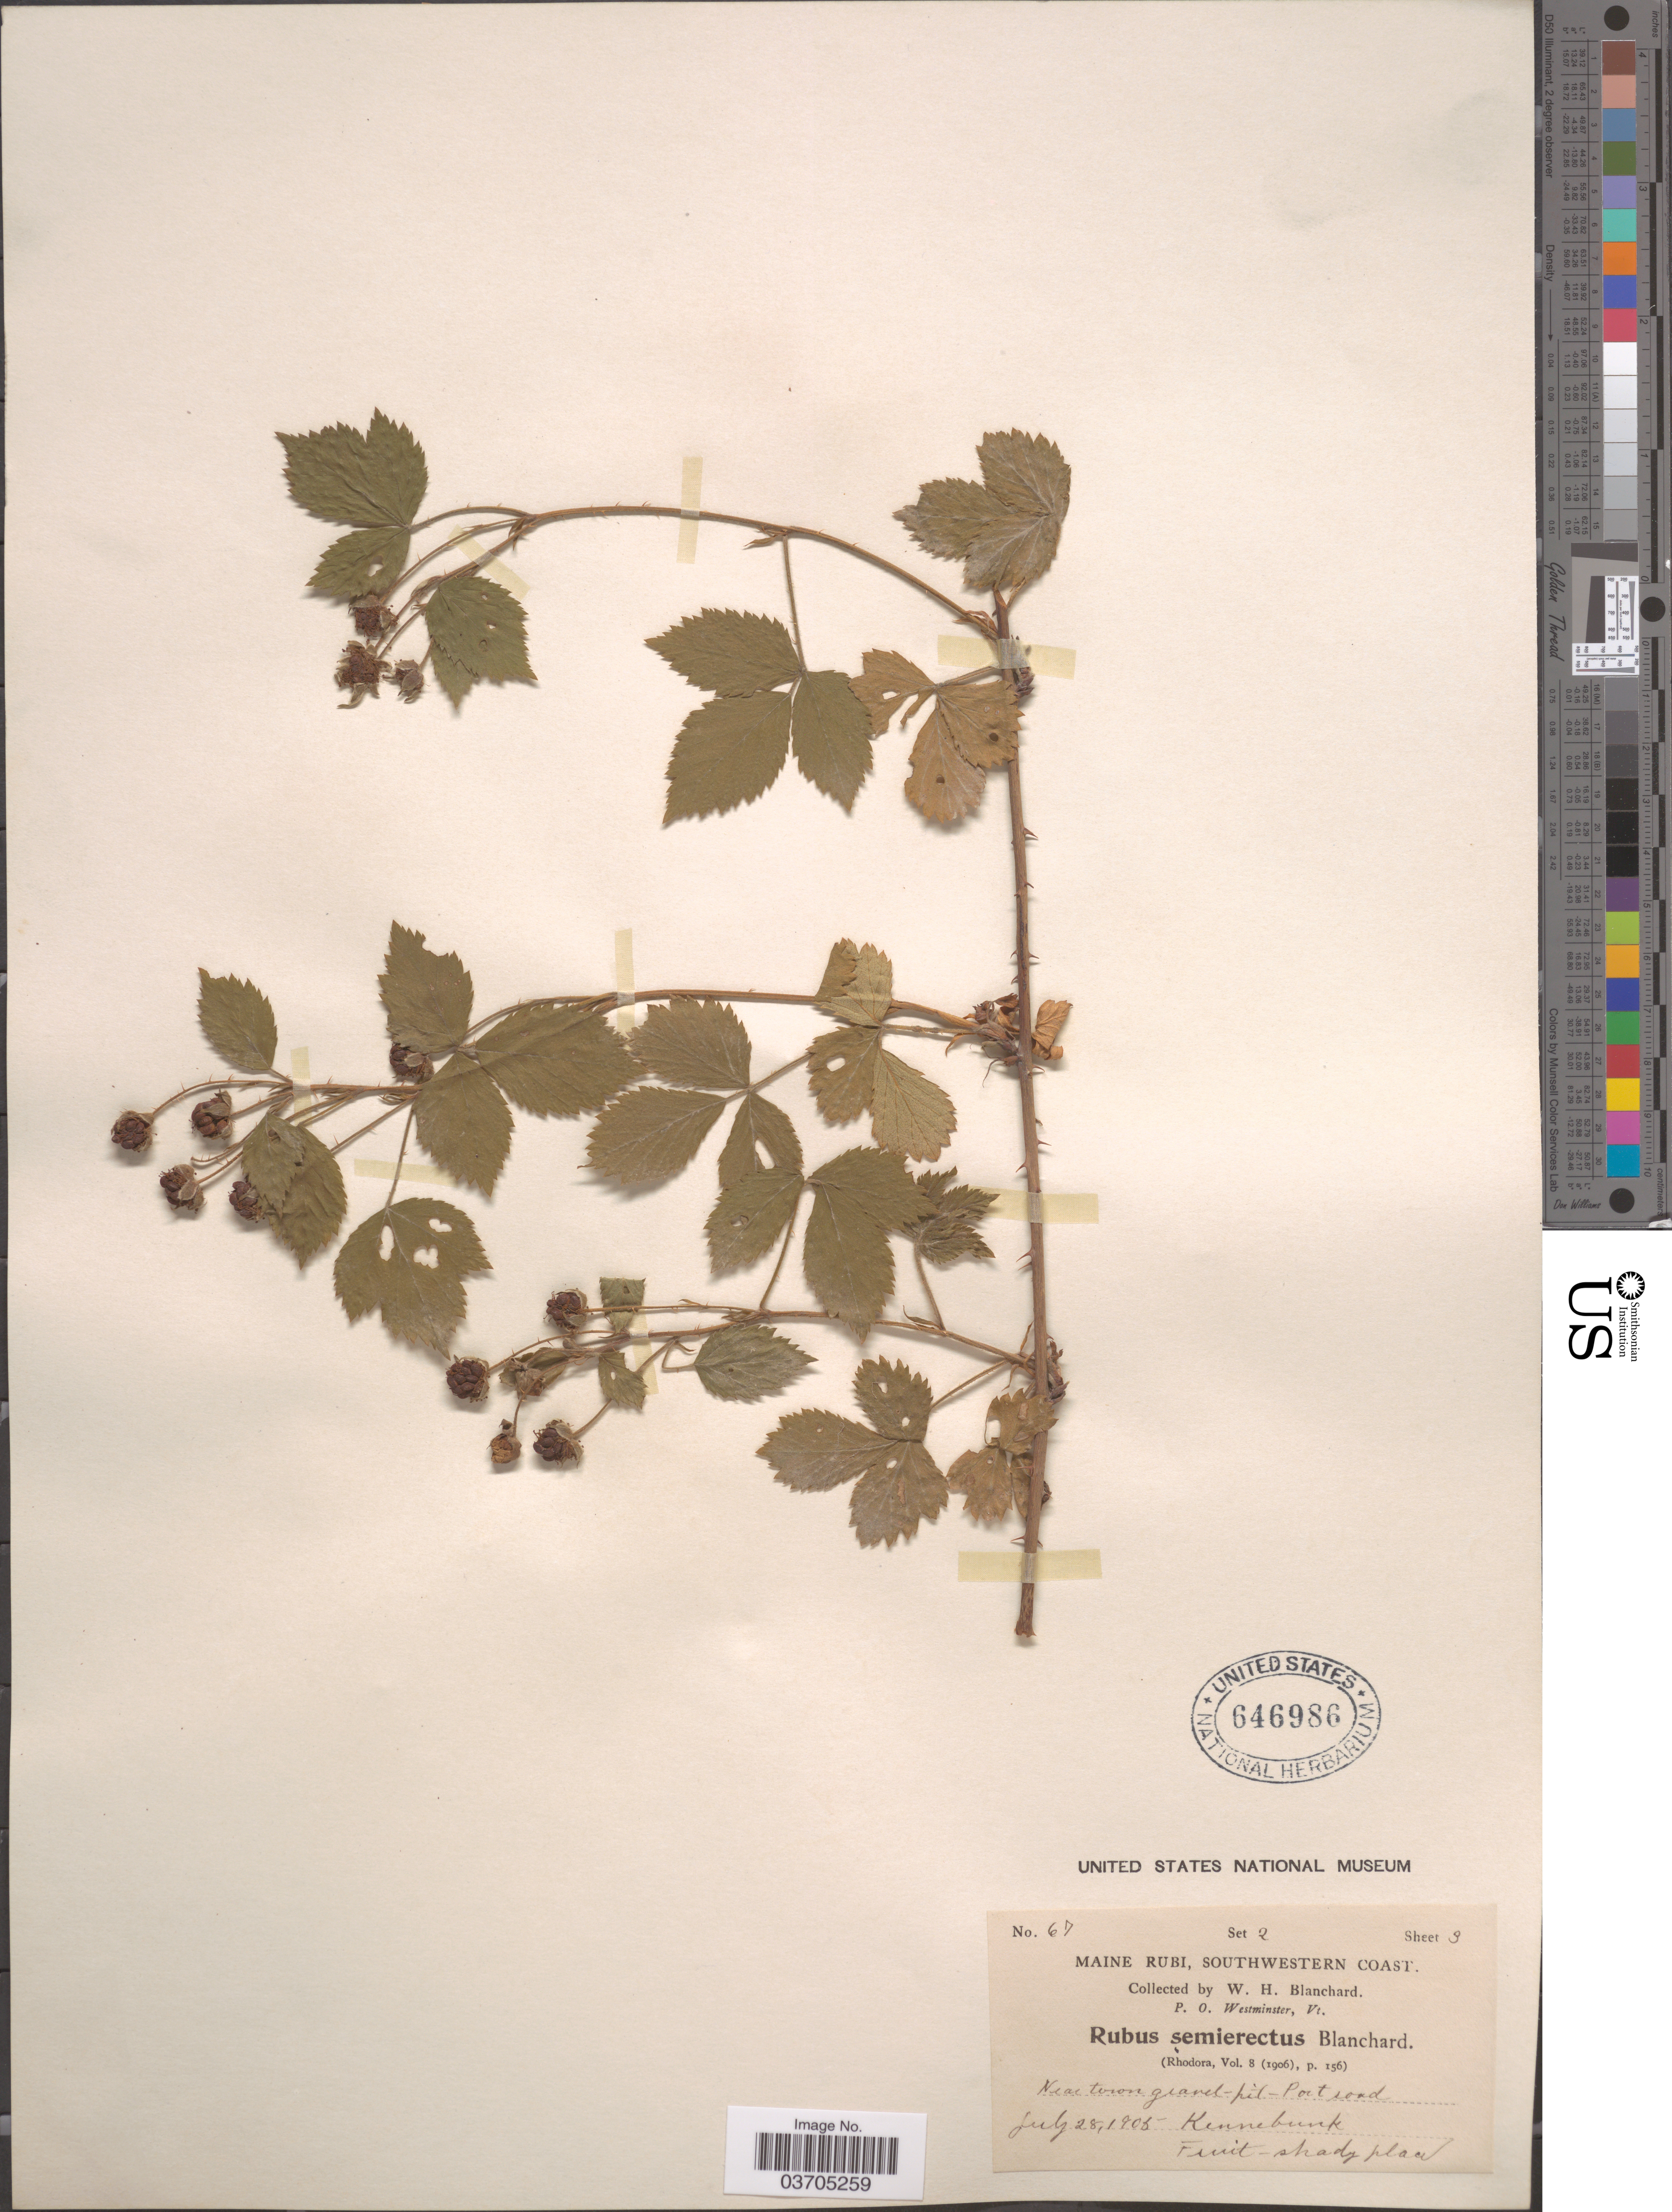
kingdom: Plantae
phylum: Tracheophyta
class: Magnoliopsida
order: Rosales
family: Rosaceae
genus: Rubus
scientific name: Rubus semierectus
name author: Blanch.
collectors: W. H. Blanchard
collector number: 67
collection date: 1905-07-28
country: United States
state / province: Maine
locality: Maine Rubi, Southwestern Coast. Near town gravel-pit-'Port road. Kennebunk.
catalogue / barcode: US 646986